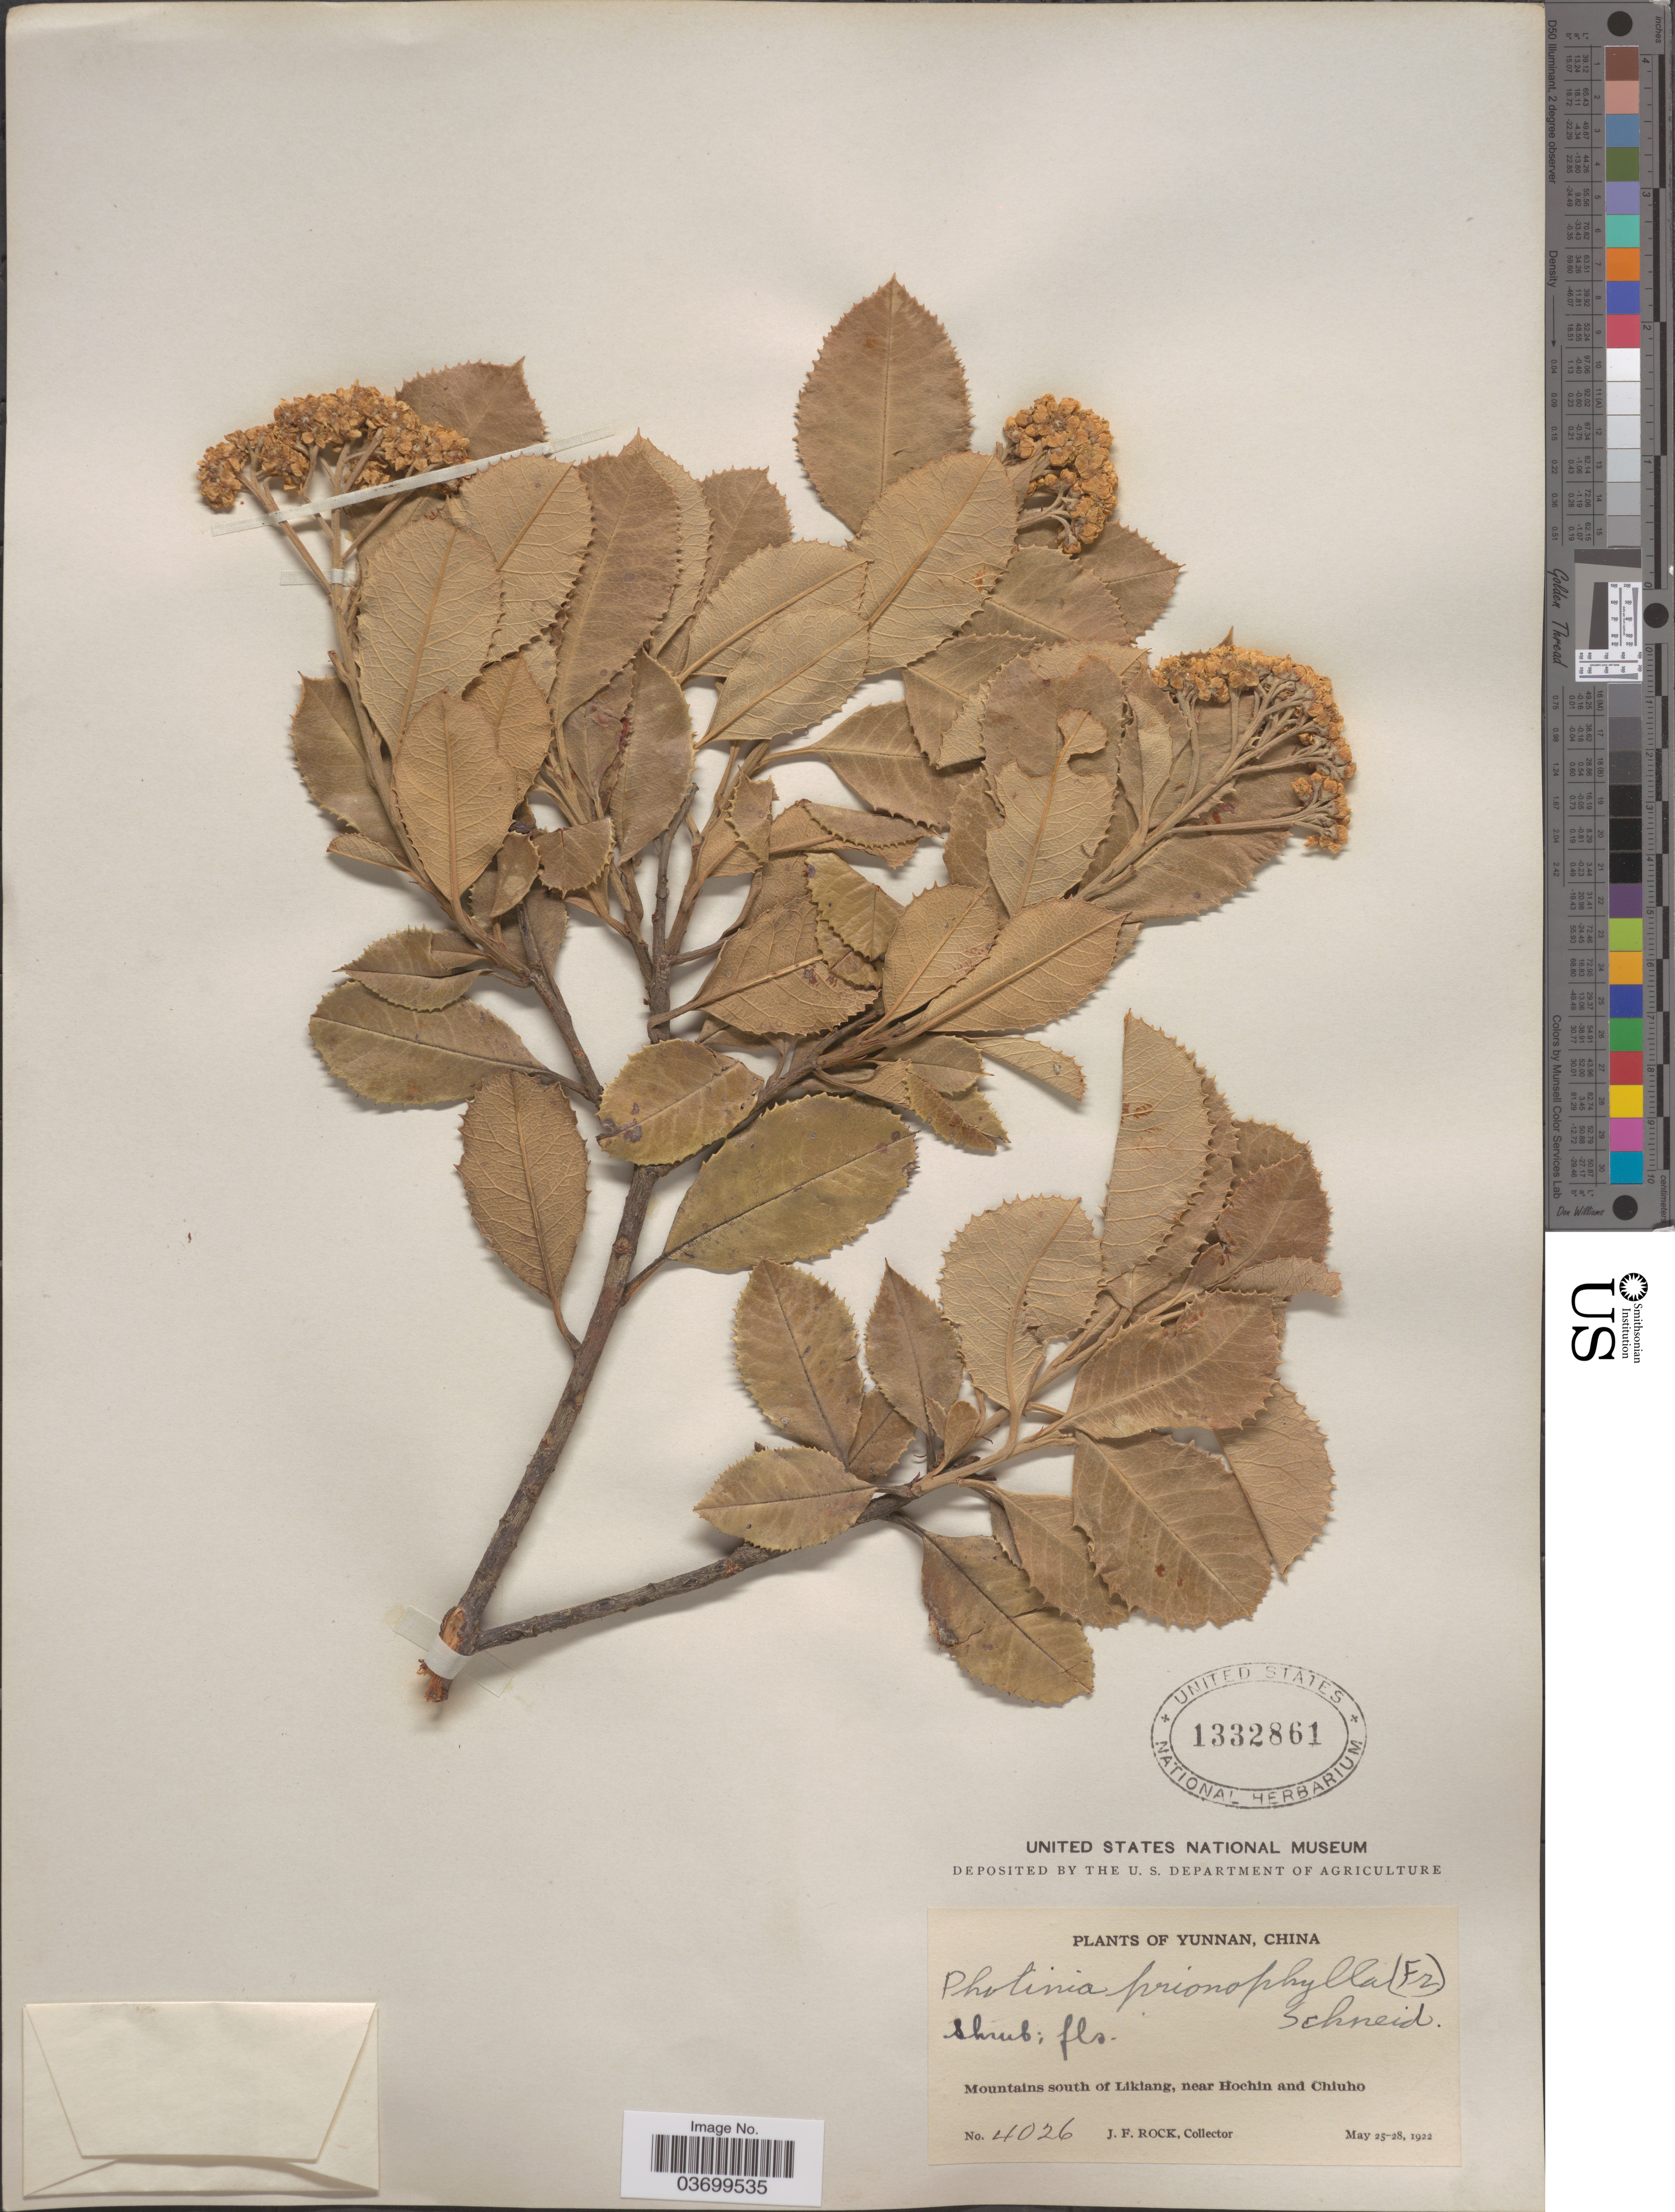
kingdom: Plantae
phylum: Tracheophyta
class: Magnoliopsida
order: Rosales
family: Rosaceae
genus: Photinia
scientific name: Photinia prionophylla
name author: (Franch.) C.K. Schneid.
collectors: J. Rock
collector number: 4026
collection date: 1922-05-25/1922-05-28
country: China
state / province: Yunnan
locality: Mountains south of Likiang, near Hochin and Chiuho.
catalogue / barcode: US 1332861